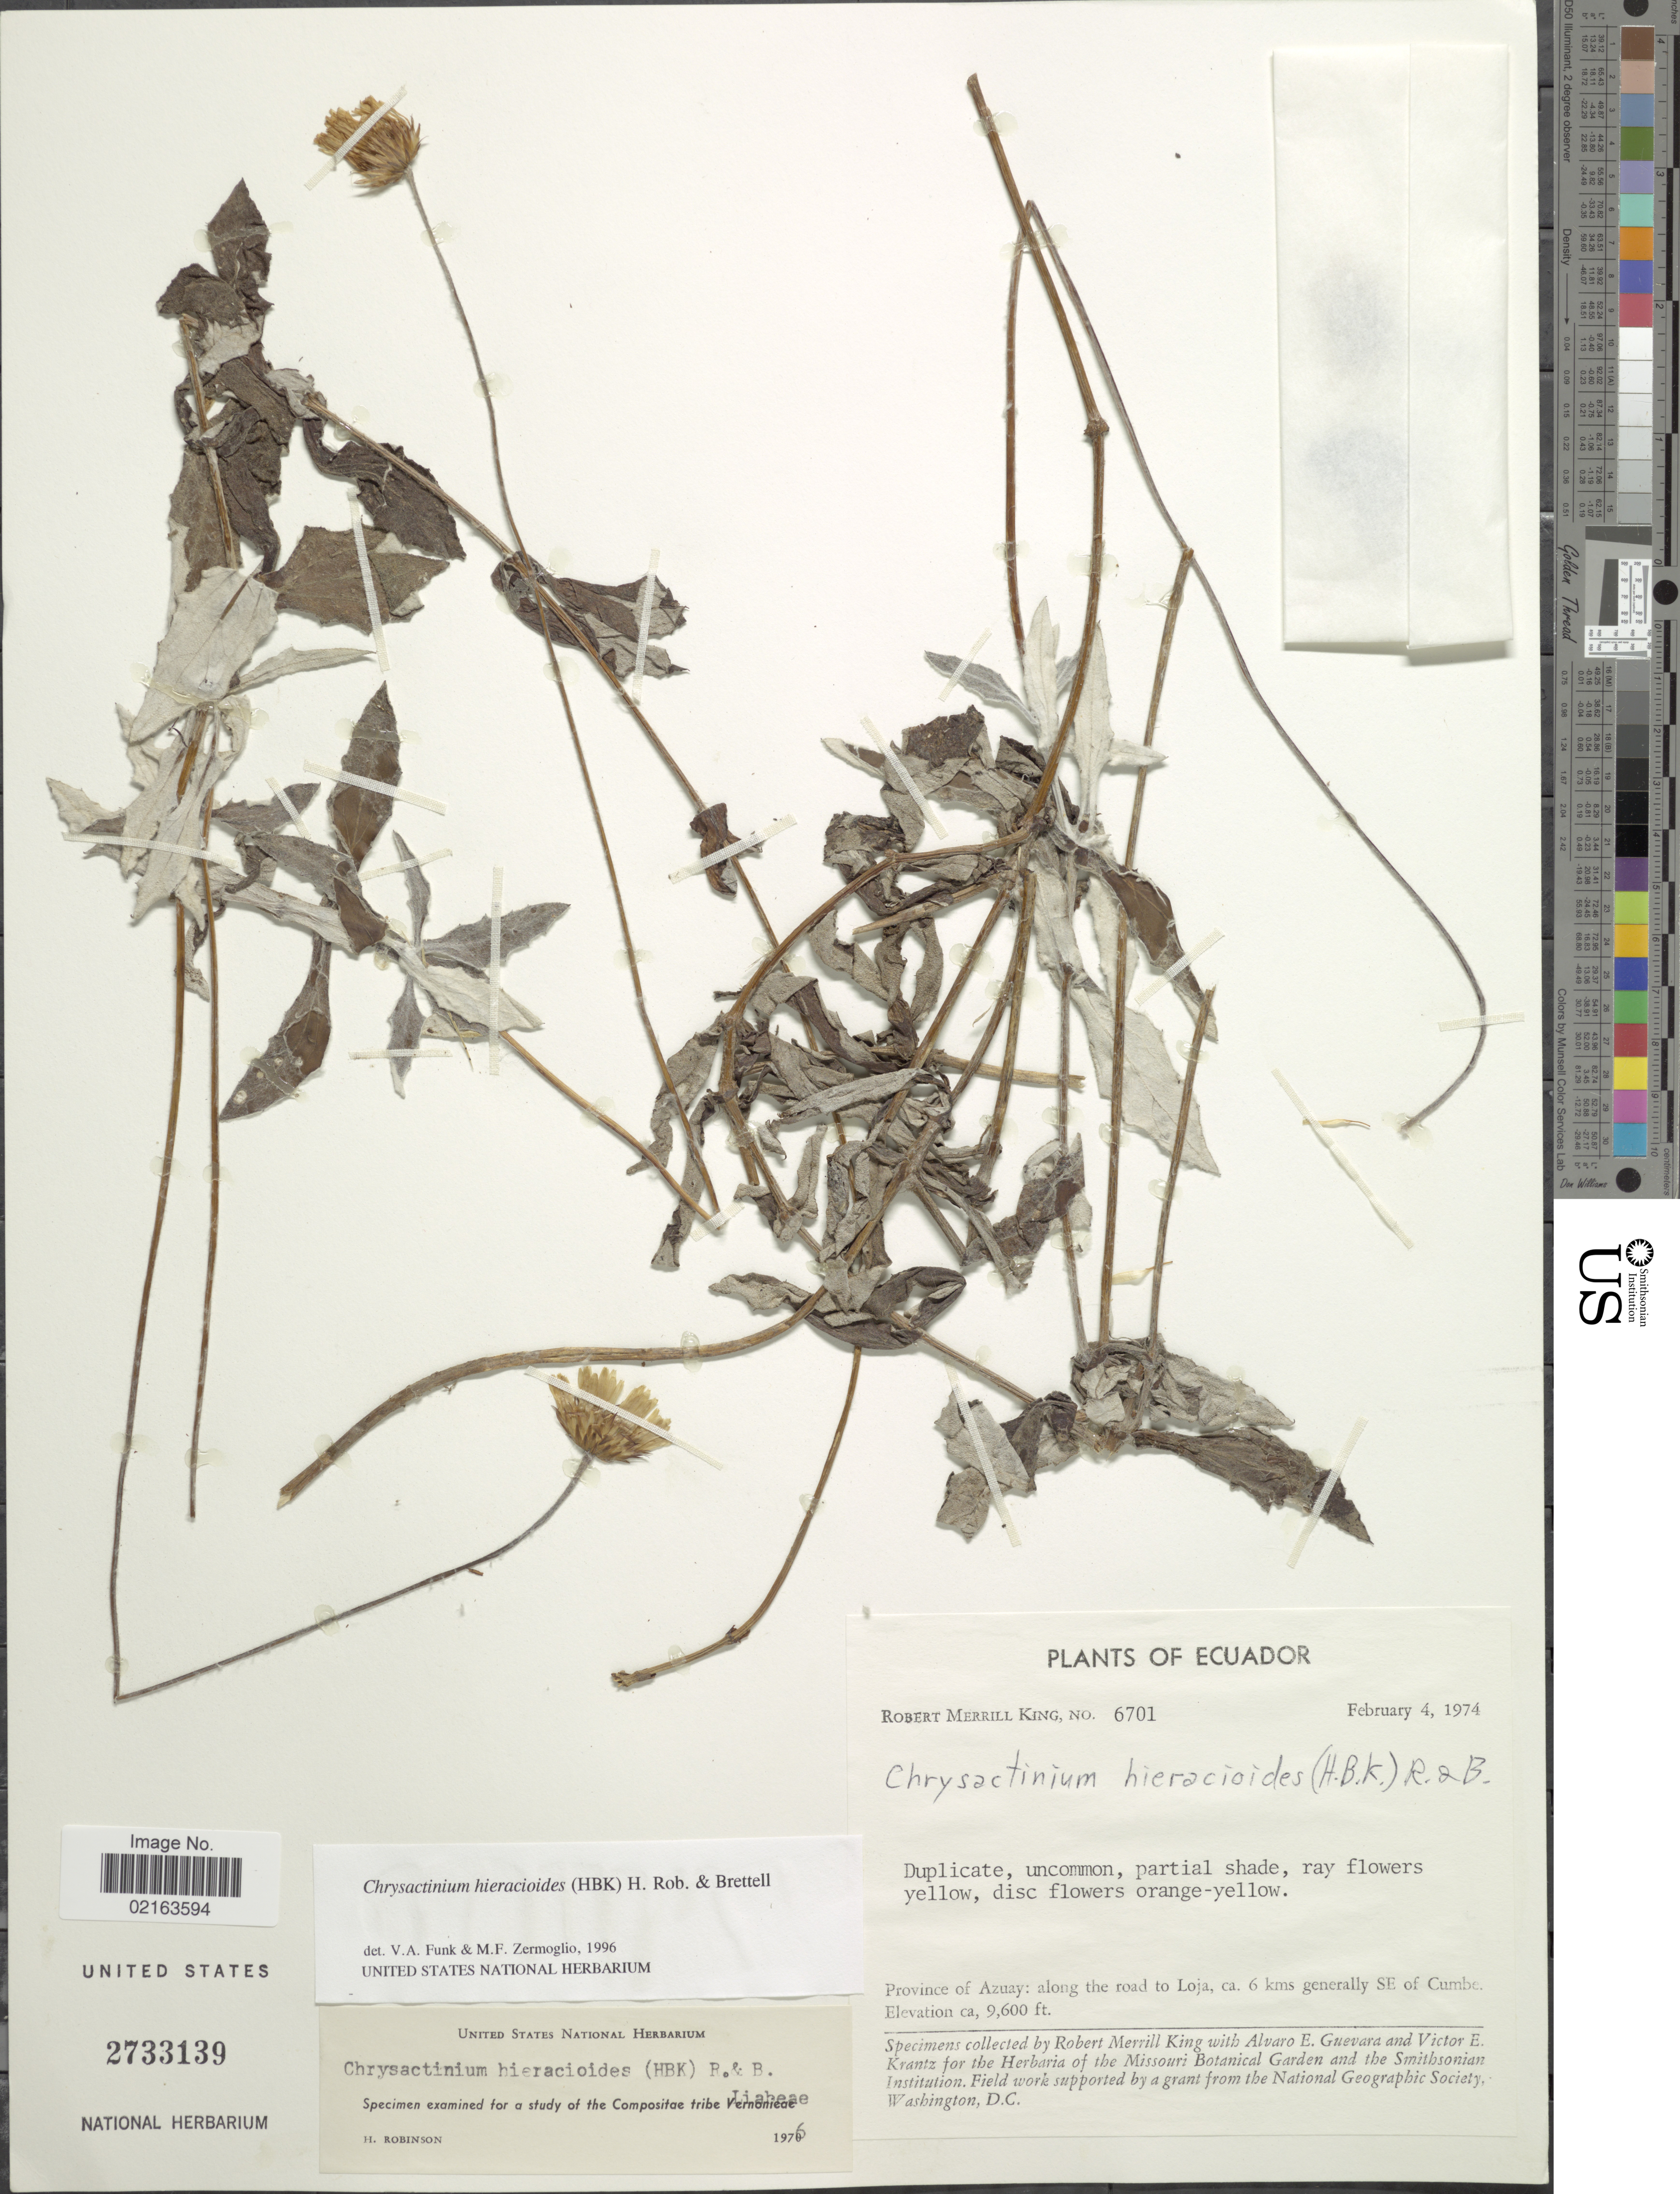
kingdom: Plantae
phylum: Tracheophyta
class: Magnoliopsida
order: Asterales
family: Asteraceae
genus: Chrysactinium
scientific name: Chrysactinium hieracioides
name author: (Kunth) H. Rob. & Brettell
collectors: R. M. King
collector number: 6701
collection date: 1974-02-04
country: Ecuador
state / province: Azuay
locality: Province of Azuay: along the road to Loja, ca. 6 kms generally SE of Cumbe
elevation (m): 2926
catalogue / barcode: US 2733139